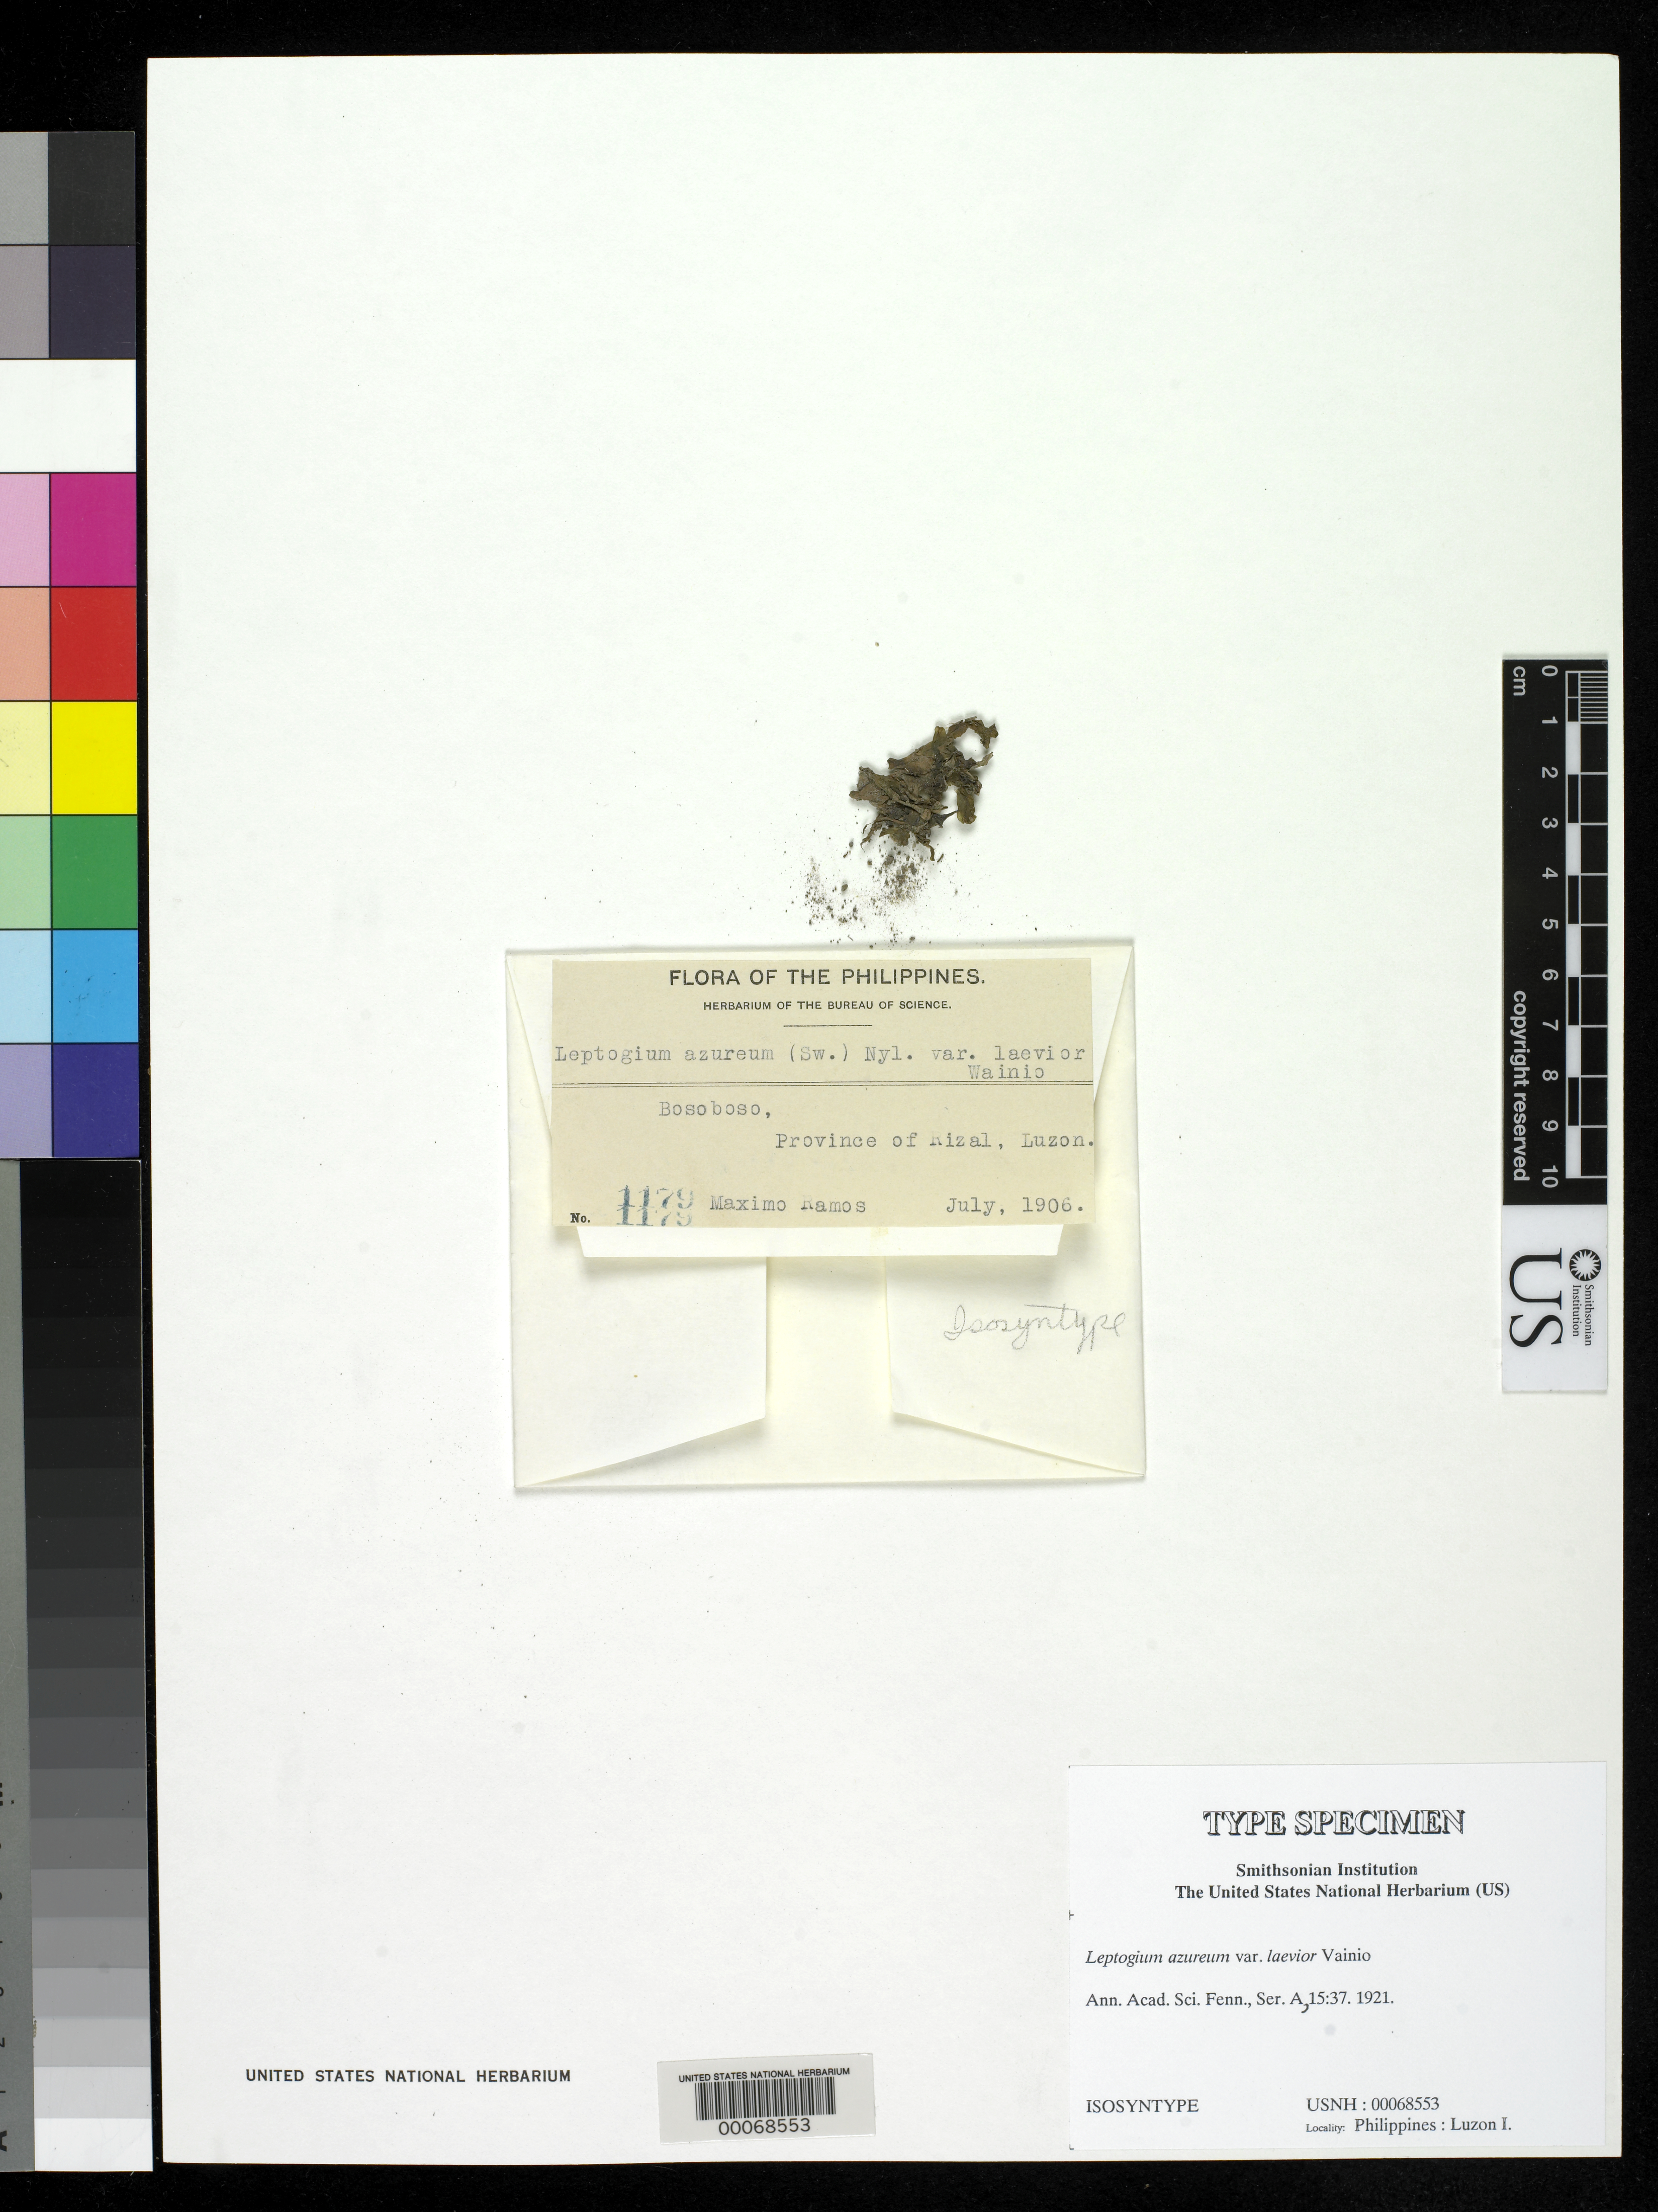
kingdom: Fungi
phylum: Ascomycota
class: Lecanoromycetes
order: Peltigerales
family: Collemataceae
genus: Leptogium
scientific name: Leptogium azureum var. laevior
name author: Vain.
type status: Isosyntype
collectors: M. Ramos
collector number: Bur. Sci. 1179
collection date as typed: Jul 1906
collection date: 1906-07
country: Philippines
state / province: Calabarzon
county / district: Rizal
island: Luzon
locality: Bosoboso.